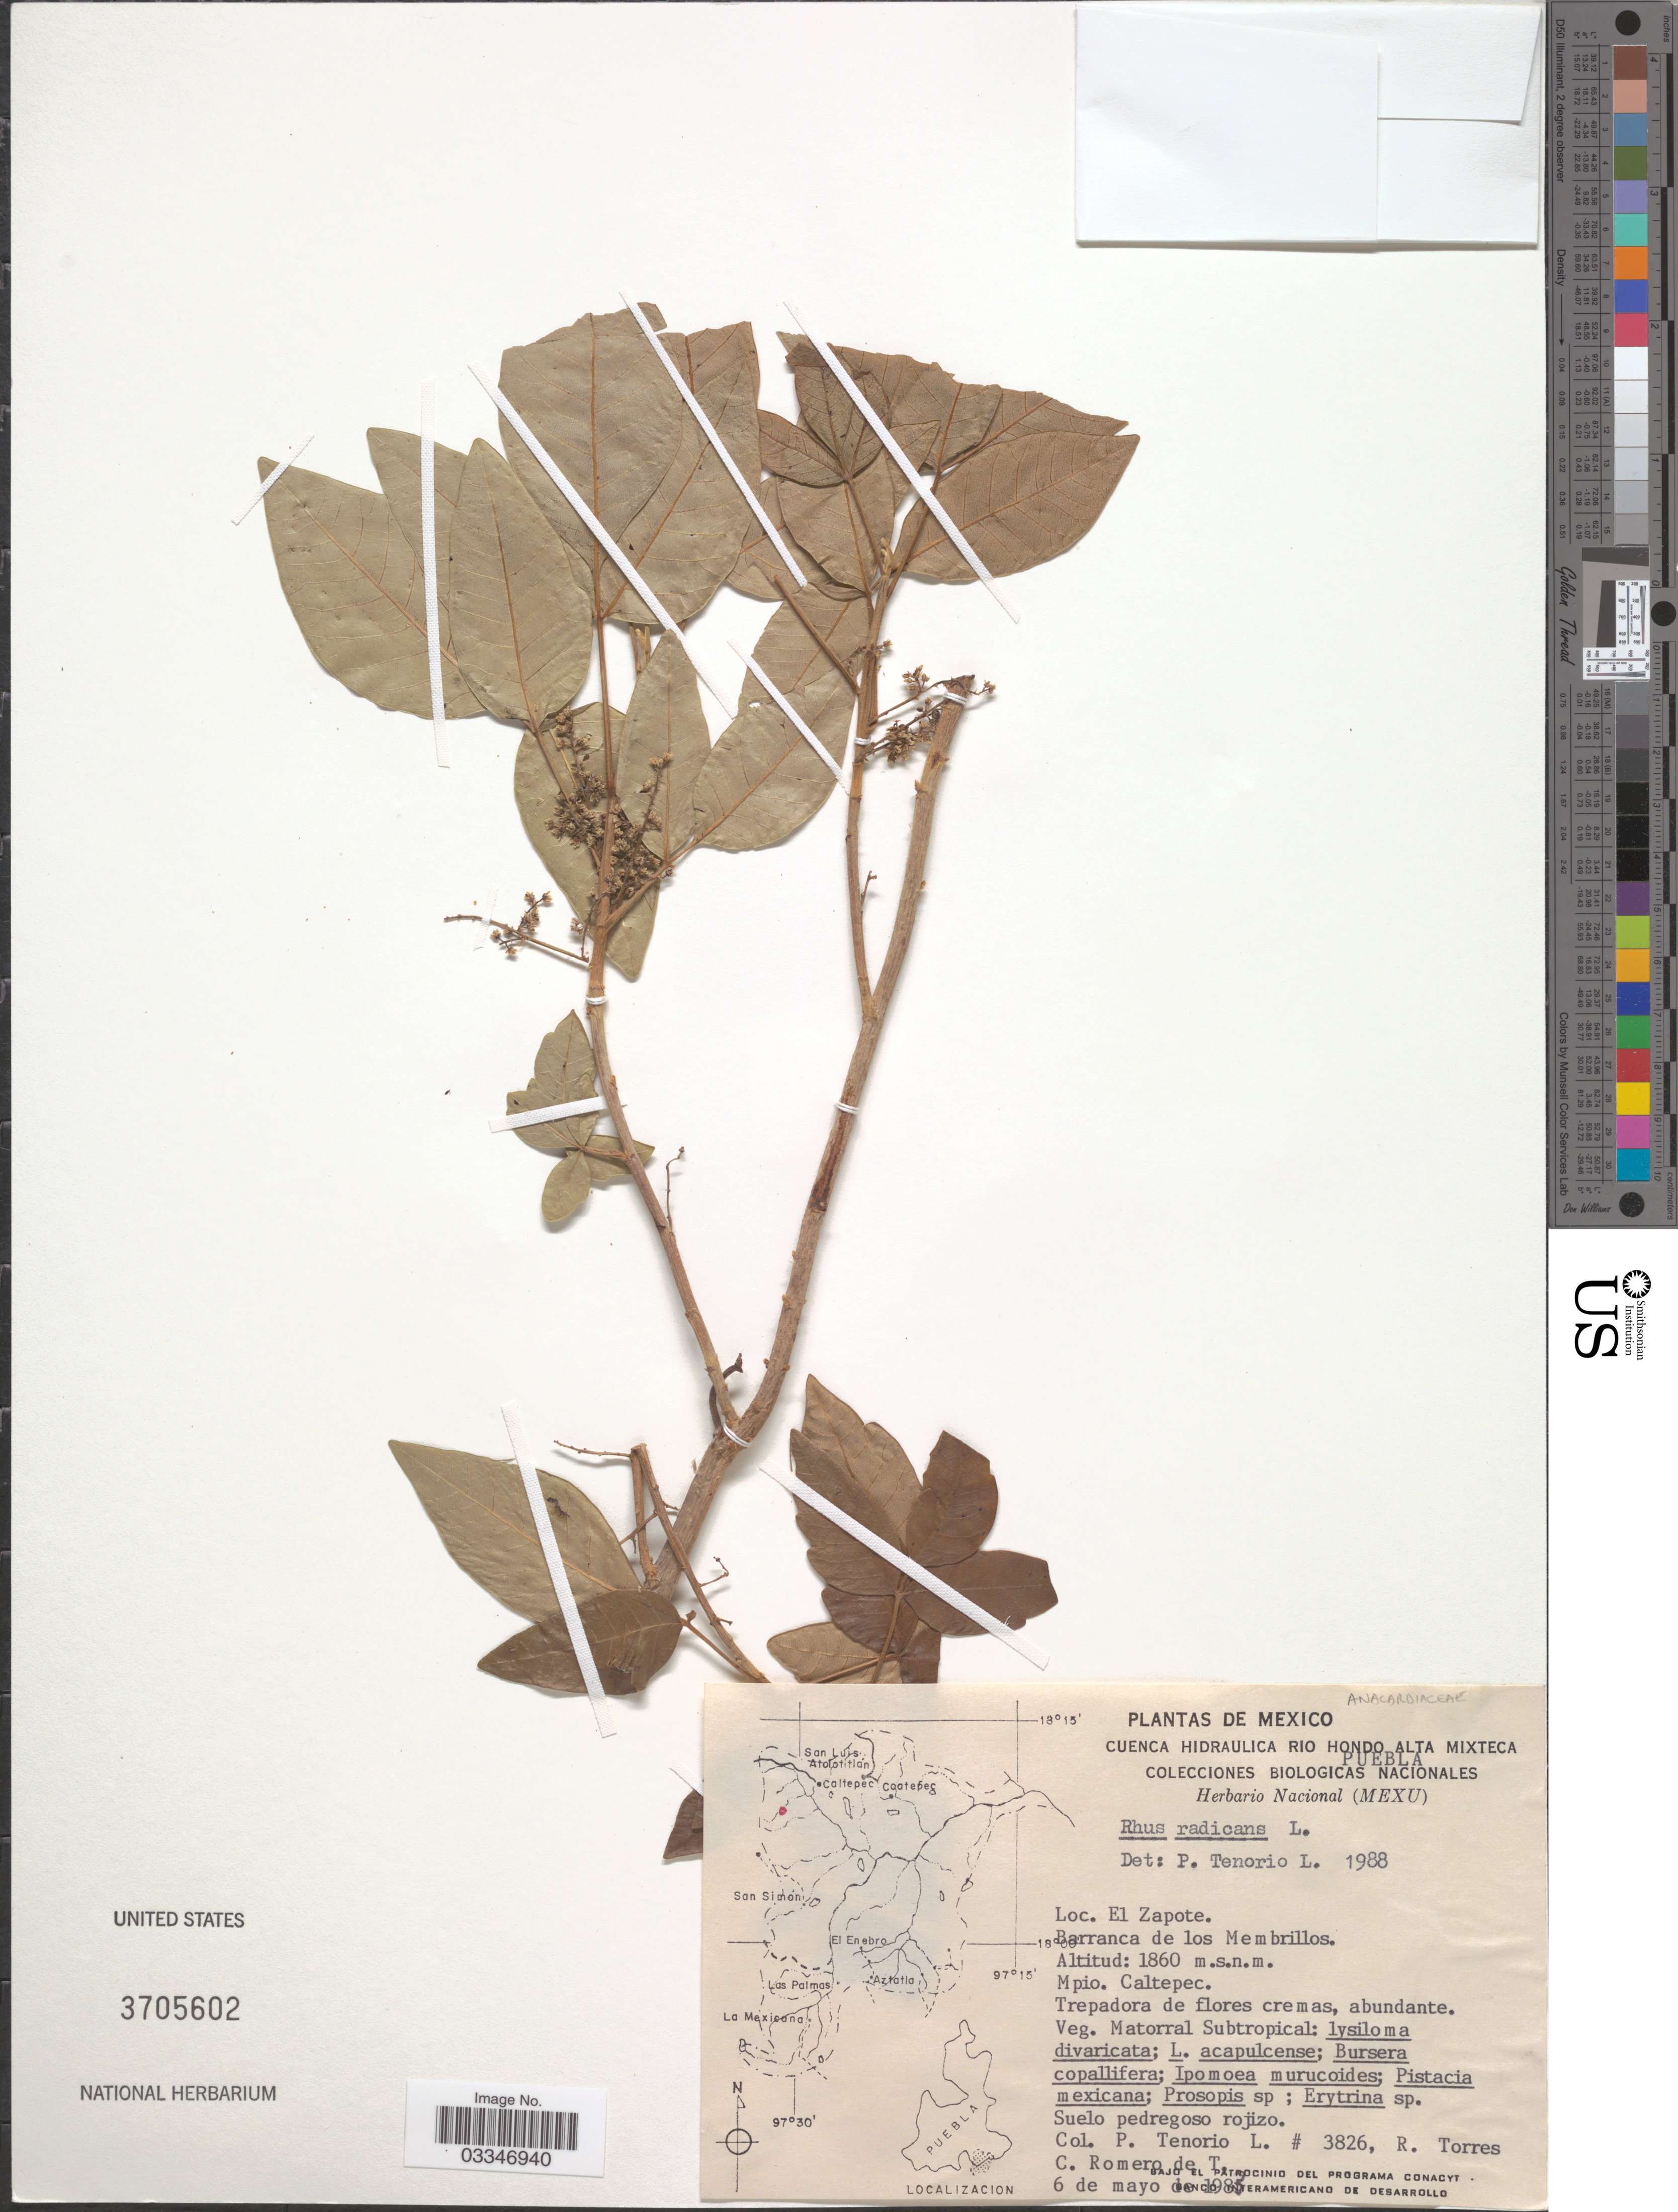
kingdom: Plantae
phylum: Tracheophyta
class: Magnoliopsida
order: Sapindales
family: Anacardiaceae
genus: Toxicodendron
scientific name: Toxicodendron radicans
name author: (L.) Kuntze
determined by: Mitchell, John D.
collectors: P. Tenorio L., R. Torres & C. Romero de T.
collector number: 3826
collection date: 1985-08-06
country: Mexico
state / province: Puebla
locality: El Zapote, Barranca de los Membrillos, Mpio. Caltepec.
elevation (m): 1860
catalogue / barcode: US 3705602